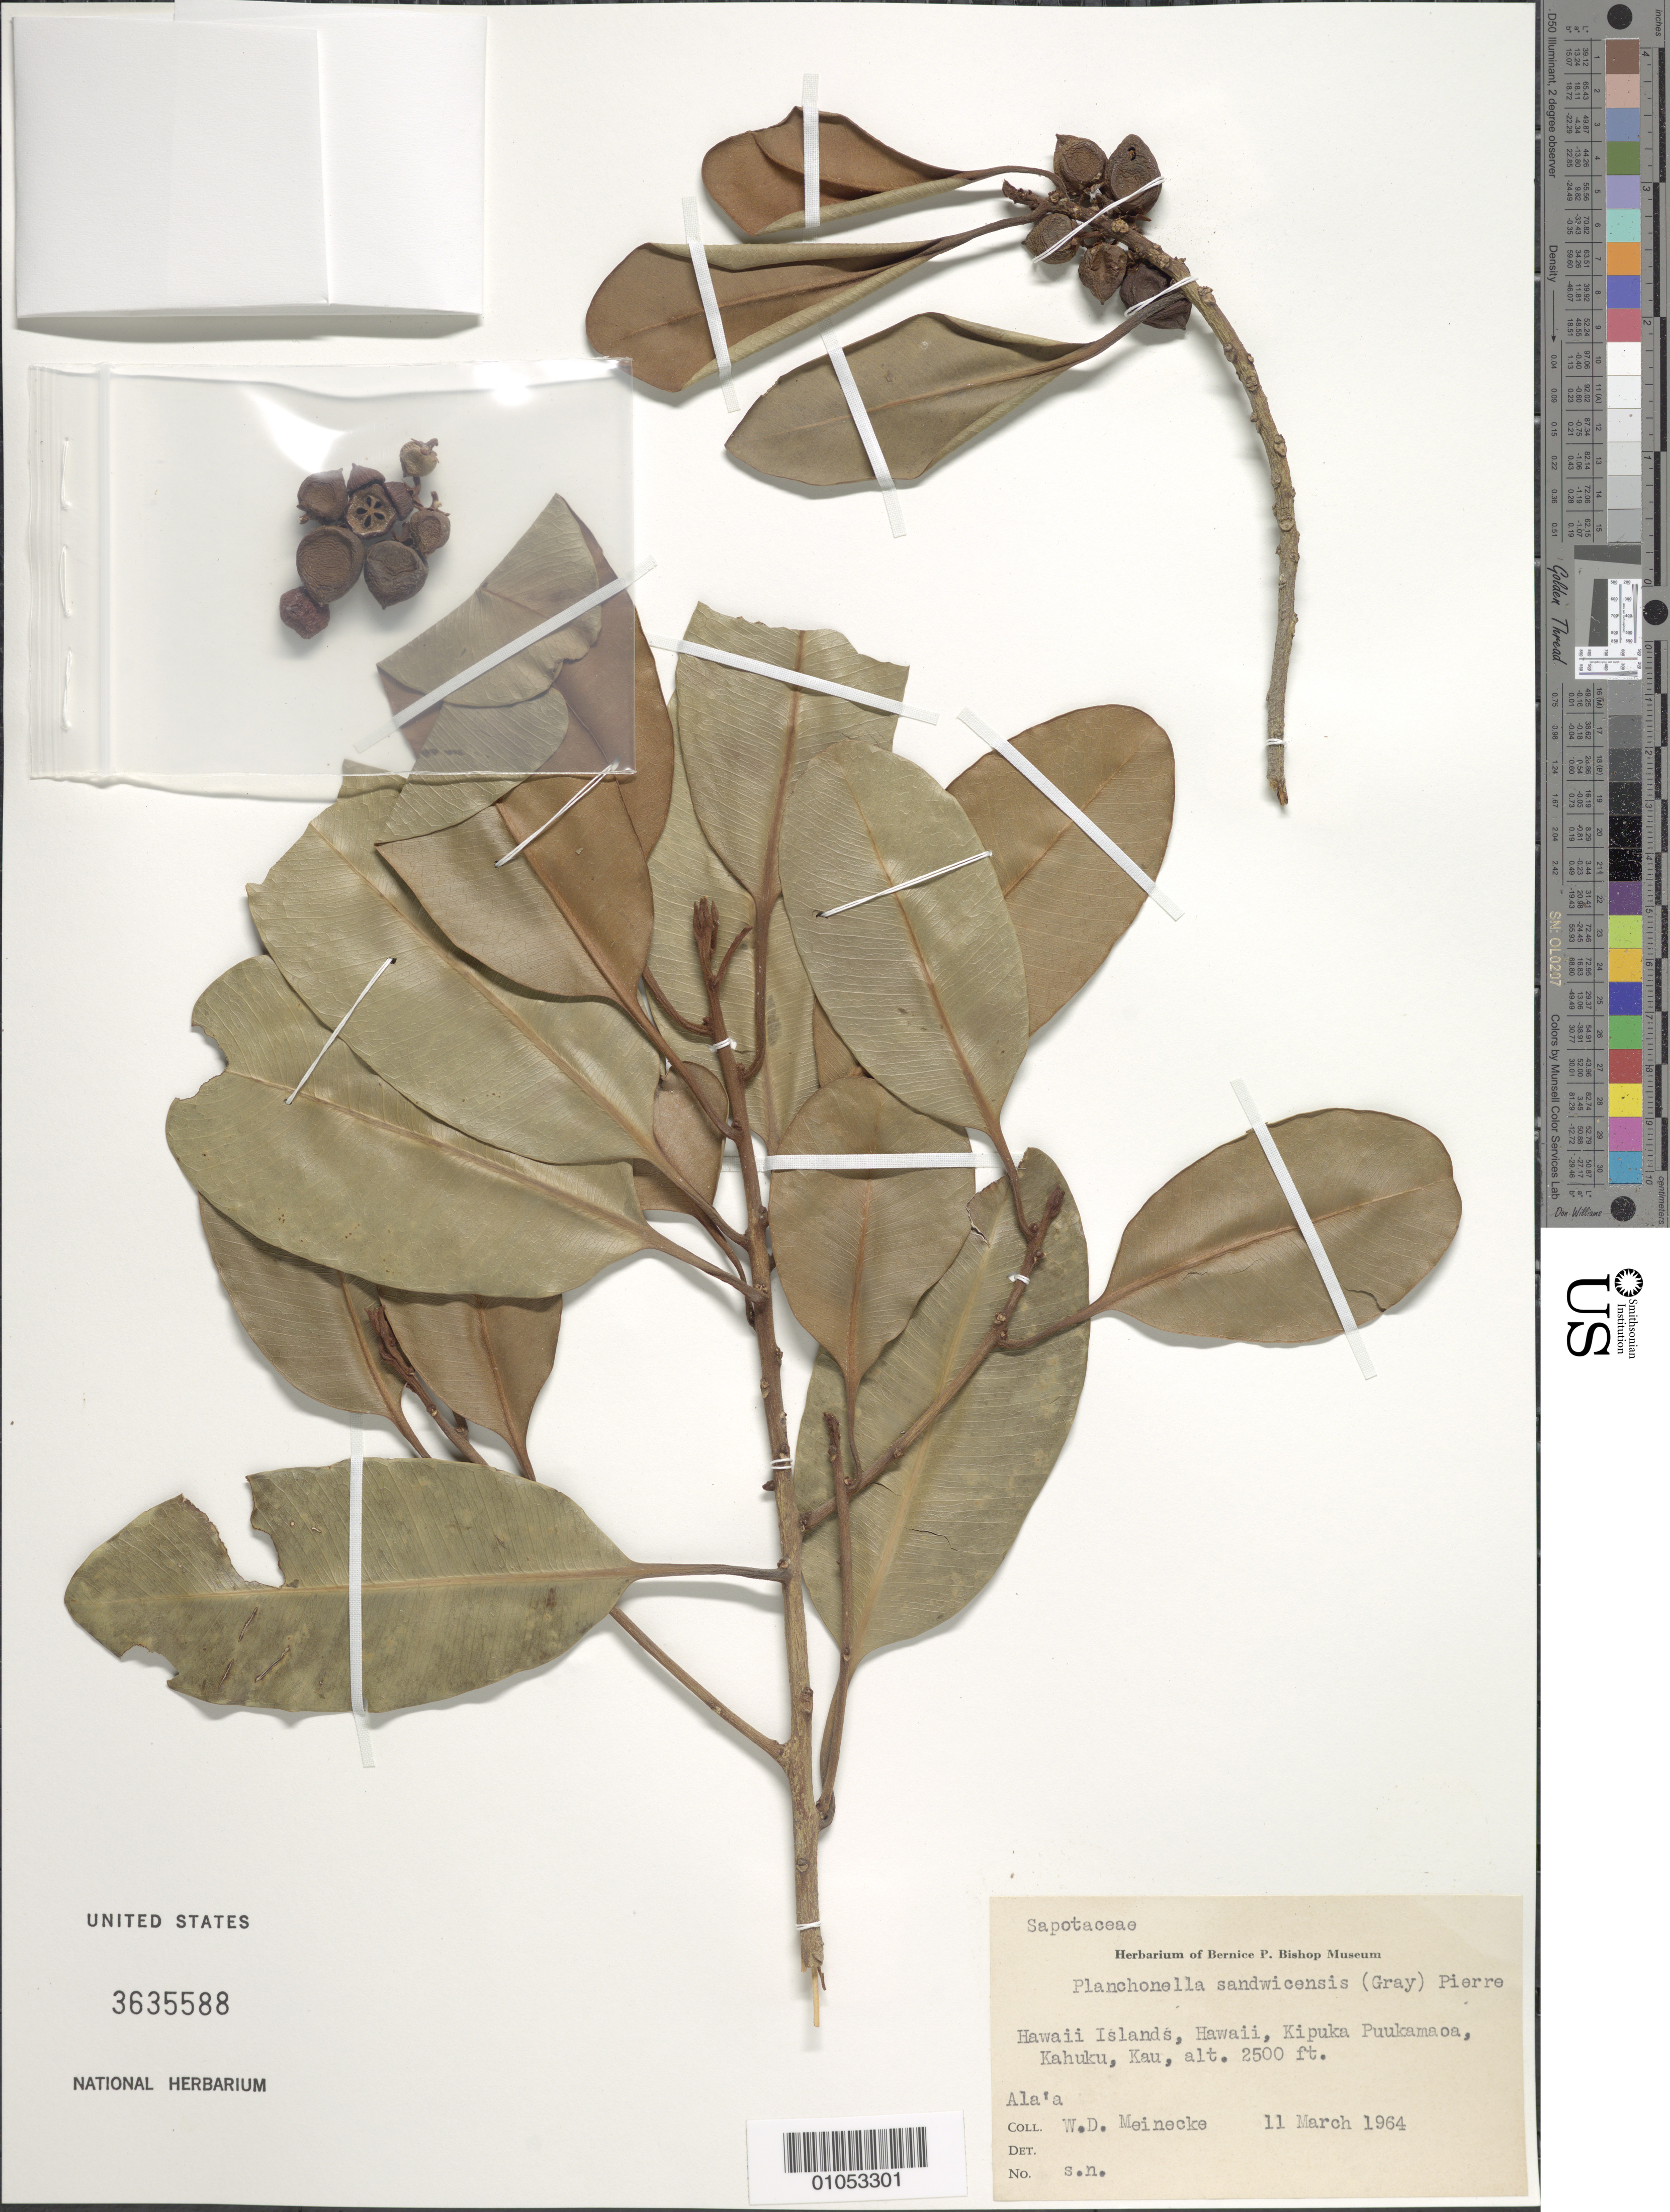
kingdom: Plantae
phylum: Tracheophyta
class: Magnoliopsida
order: Ericales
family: Sapotaceae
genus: Planchonella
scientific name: Planchonella spathulata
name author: (Hillebr.) Pierre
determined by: Wagner, W. L., (BOT), Smithsonian Institution - National Museum of Natural History (UNITED STATES)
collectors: W. Meinecke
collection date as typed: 11 Mar 1964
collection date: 1964-03-11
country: United States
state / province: Hawaii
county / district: Hawaii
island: Hawaii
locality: Kipuka Puukamaoa, Kahuku, Kau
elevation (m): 762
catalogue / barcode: US 3635588